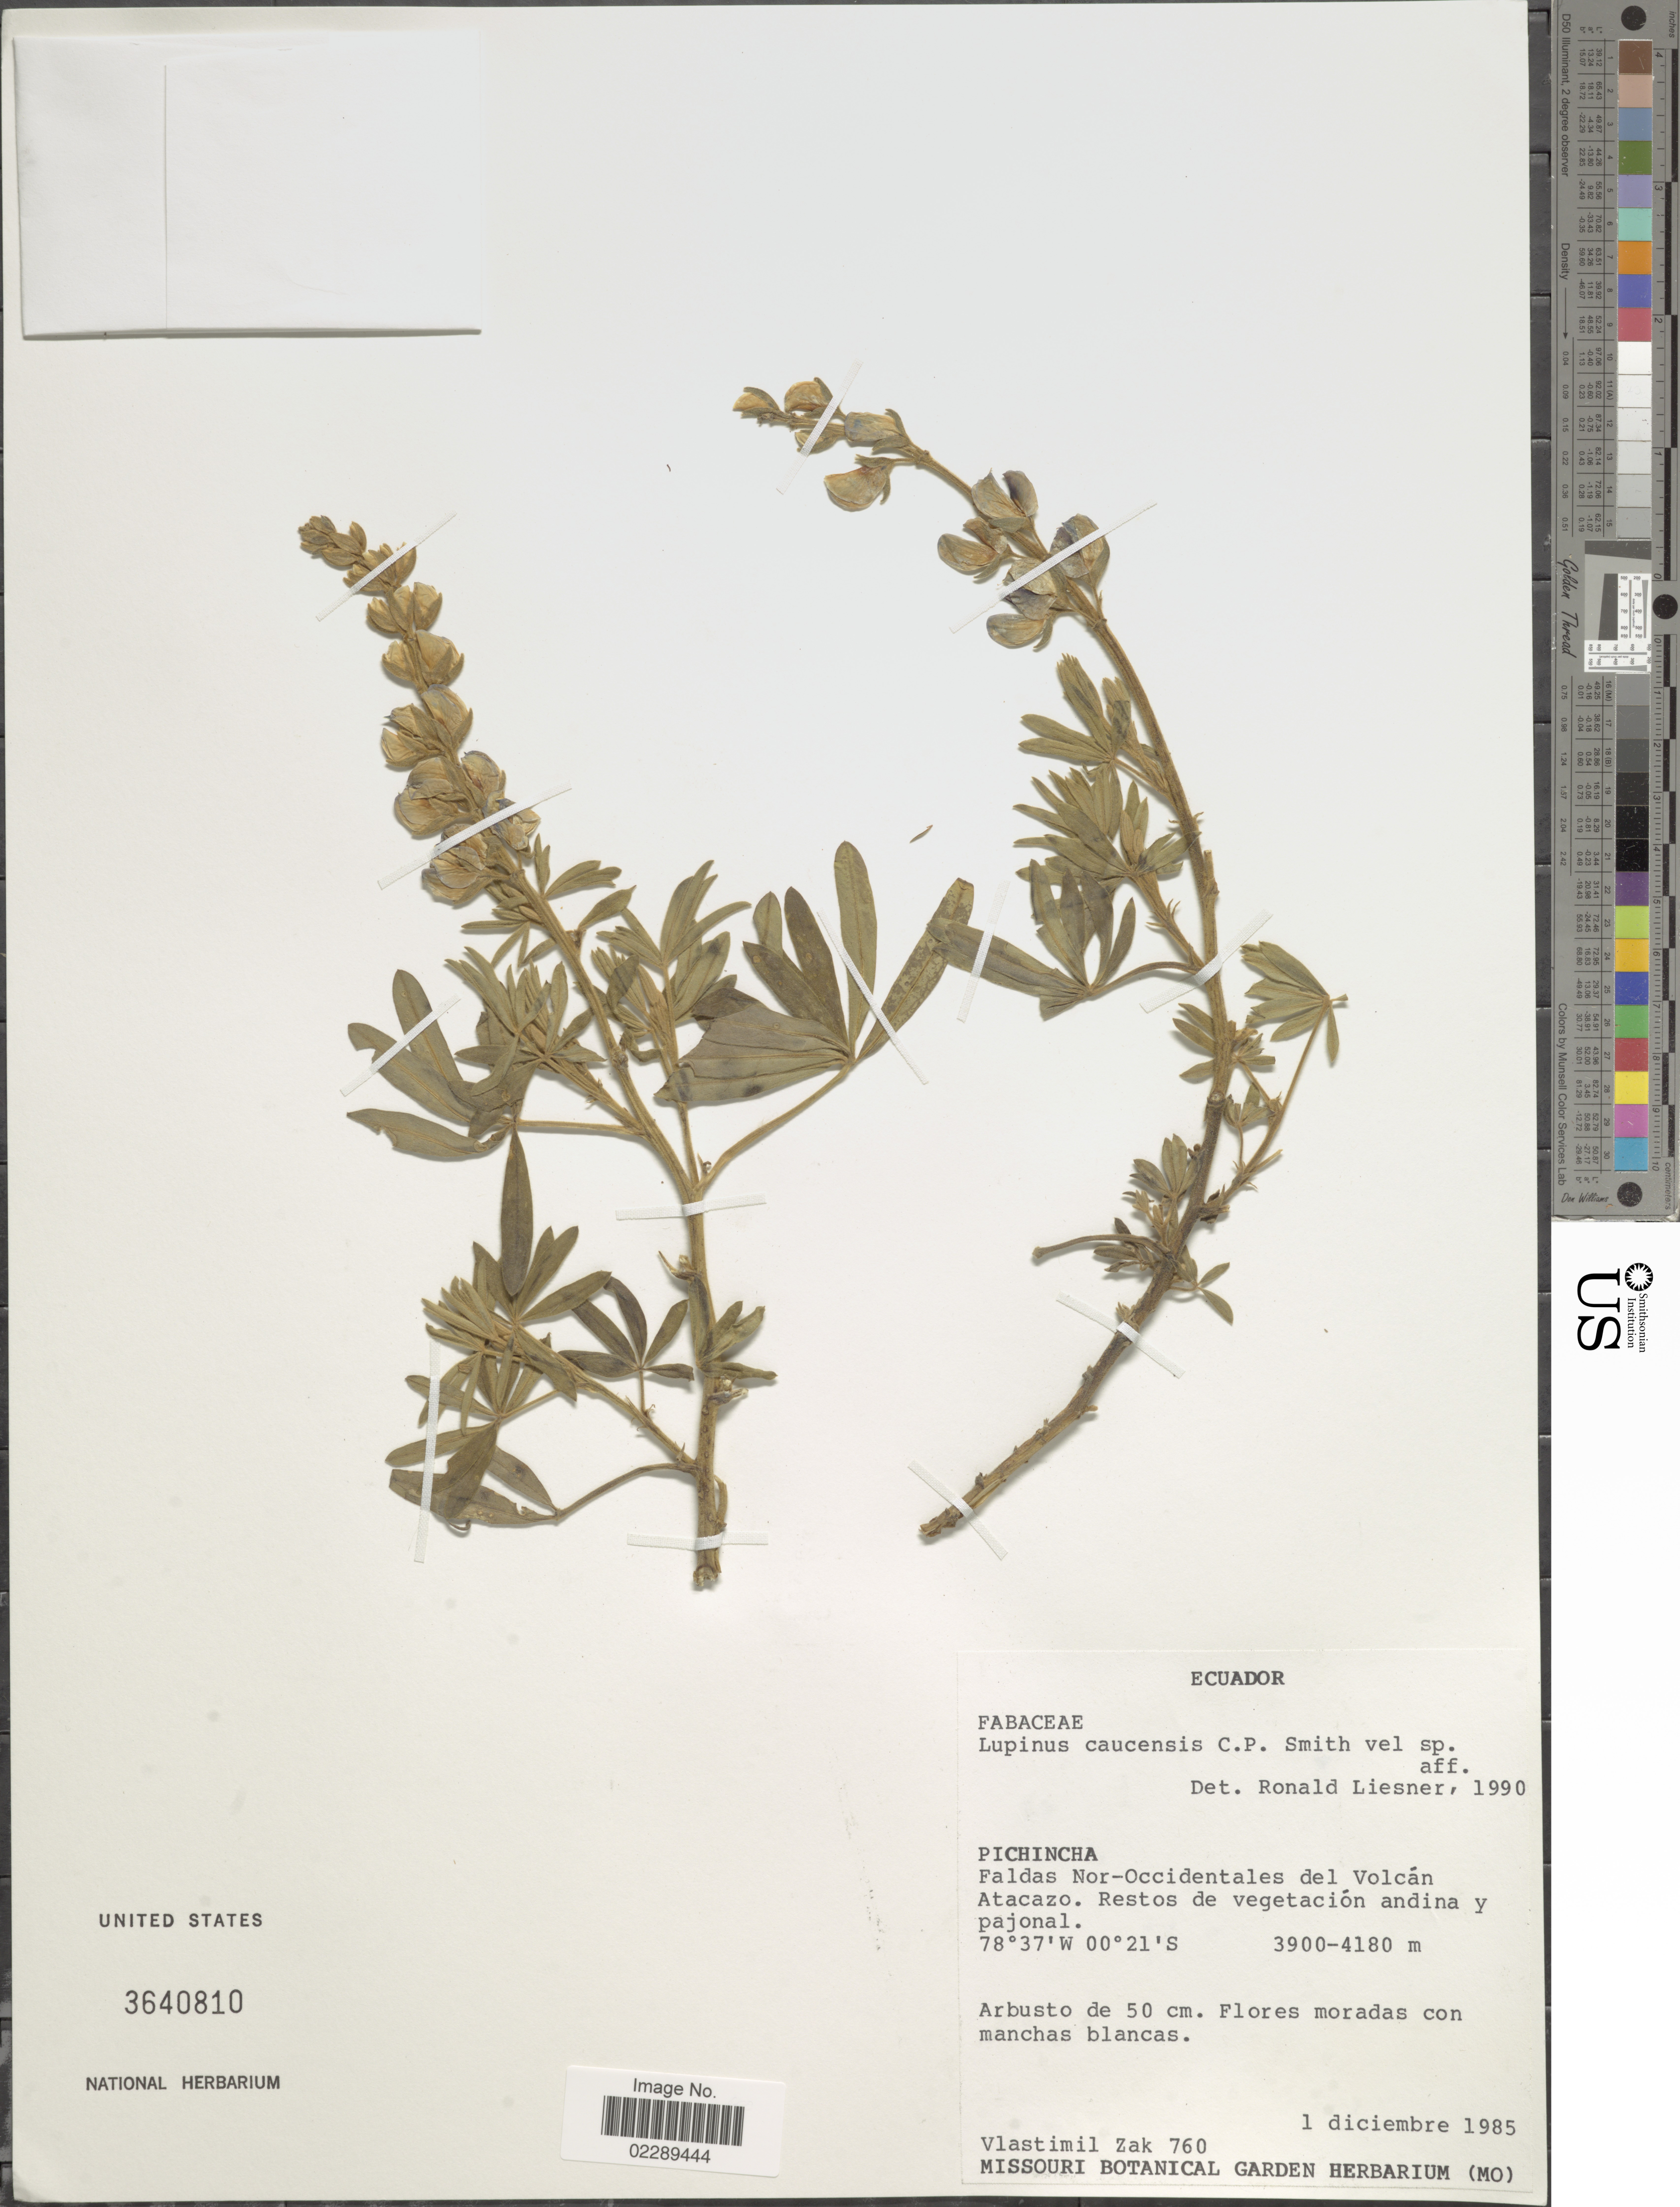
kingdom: Plantae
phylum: Tracheophyta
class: Magnoliopsida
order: Fabales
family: Fabaceae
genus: Lupinus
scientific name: Lupinus caucensis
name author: C.P. Sm.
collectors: V. Zak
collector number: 760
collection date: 1985-12-01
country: Ecuador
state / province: Pichincha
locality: Pichincha. Faldas Nor-Occidentales del Volcán Atacazo.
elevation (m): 3900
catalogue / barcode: US 3640810